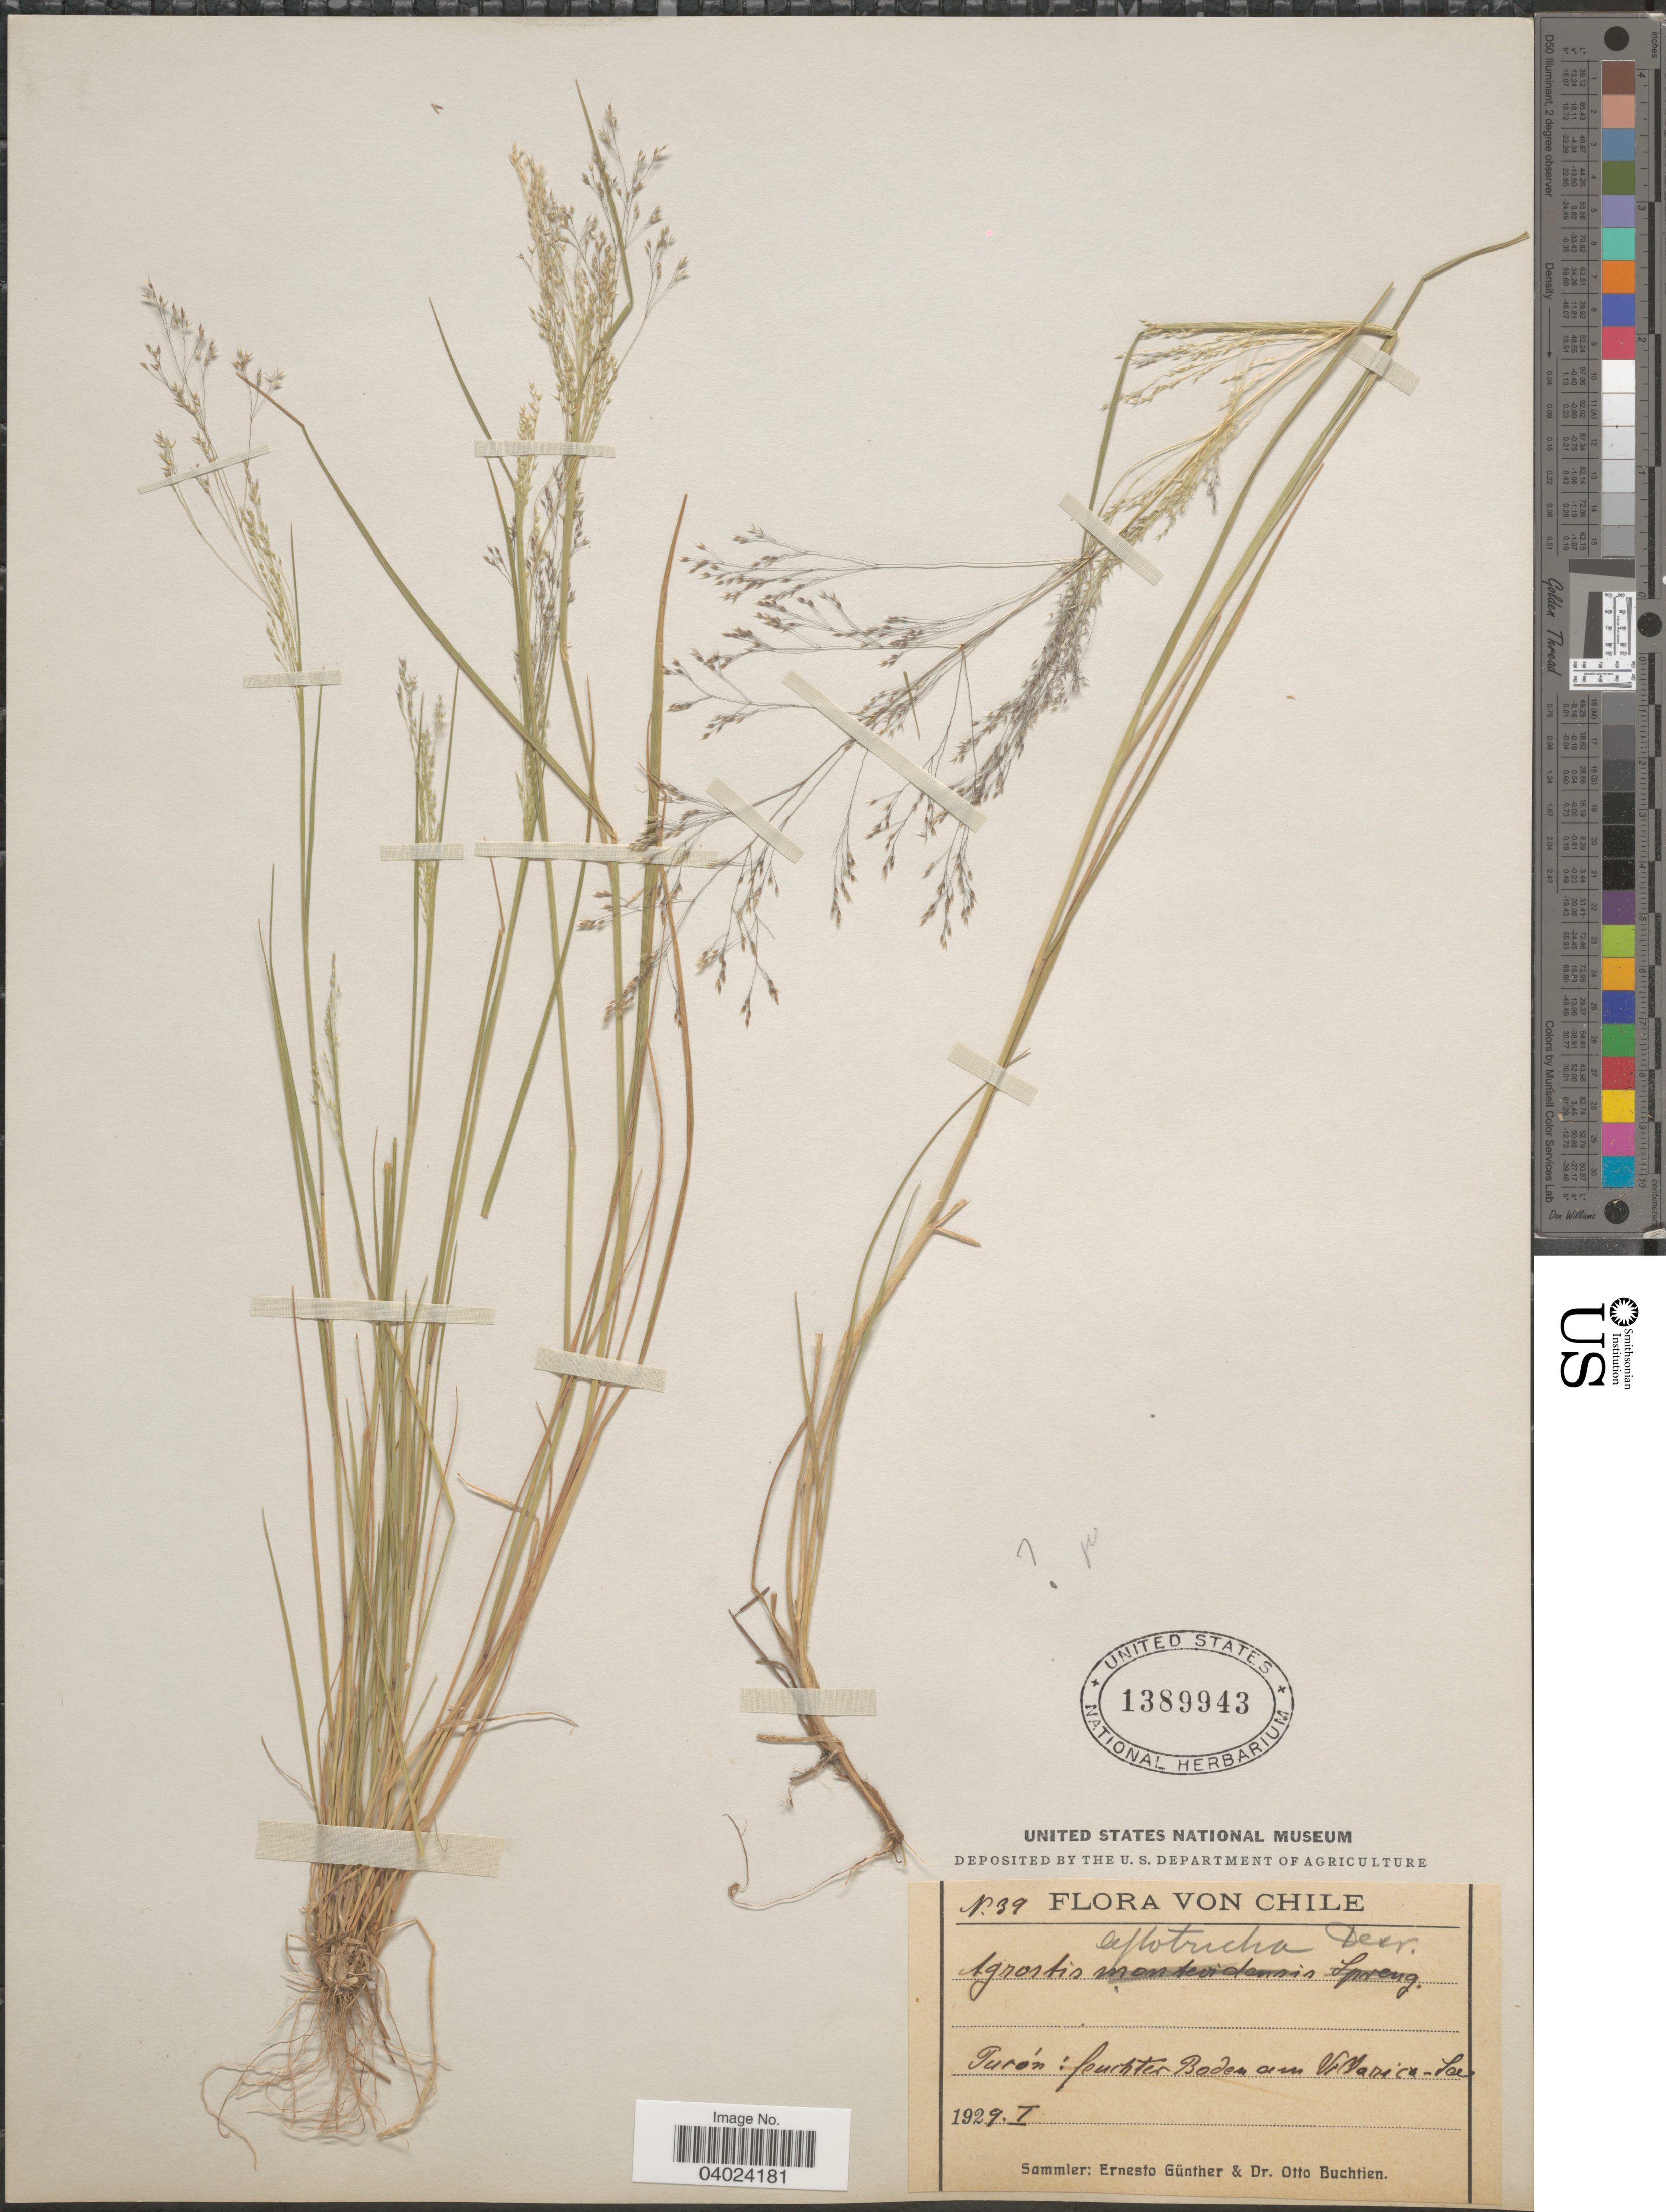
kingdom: Plantae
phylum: Tracheophyta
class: Liliopsida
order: Poales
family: Poaceae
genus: Agrostis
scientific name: Agrostis leptotricha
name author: É. Desv.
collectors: E. Gunther & O. Buchtien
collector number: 39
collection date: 1929-01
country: Chile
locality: Pucón: feuchten Boden am Villarica-Secs.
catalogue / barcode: US 1389943